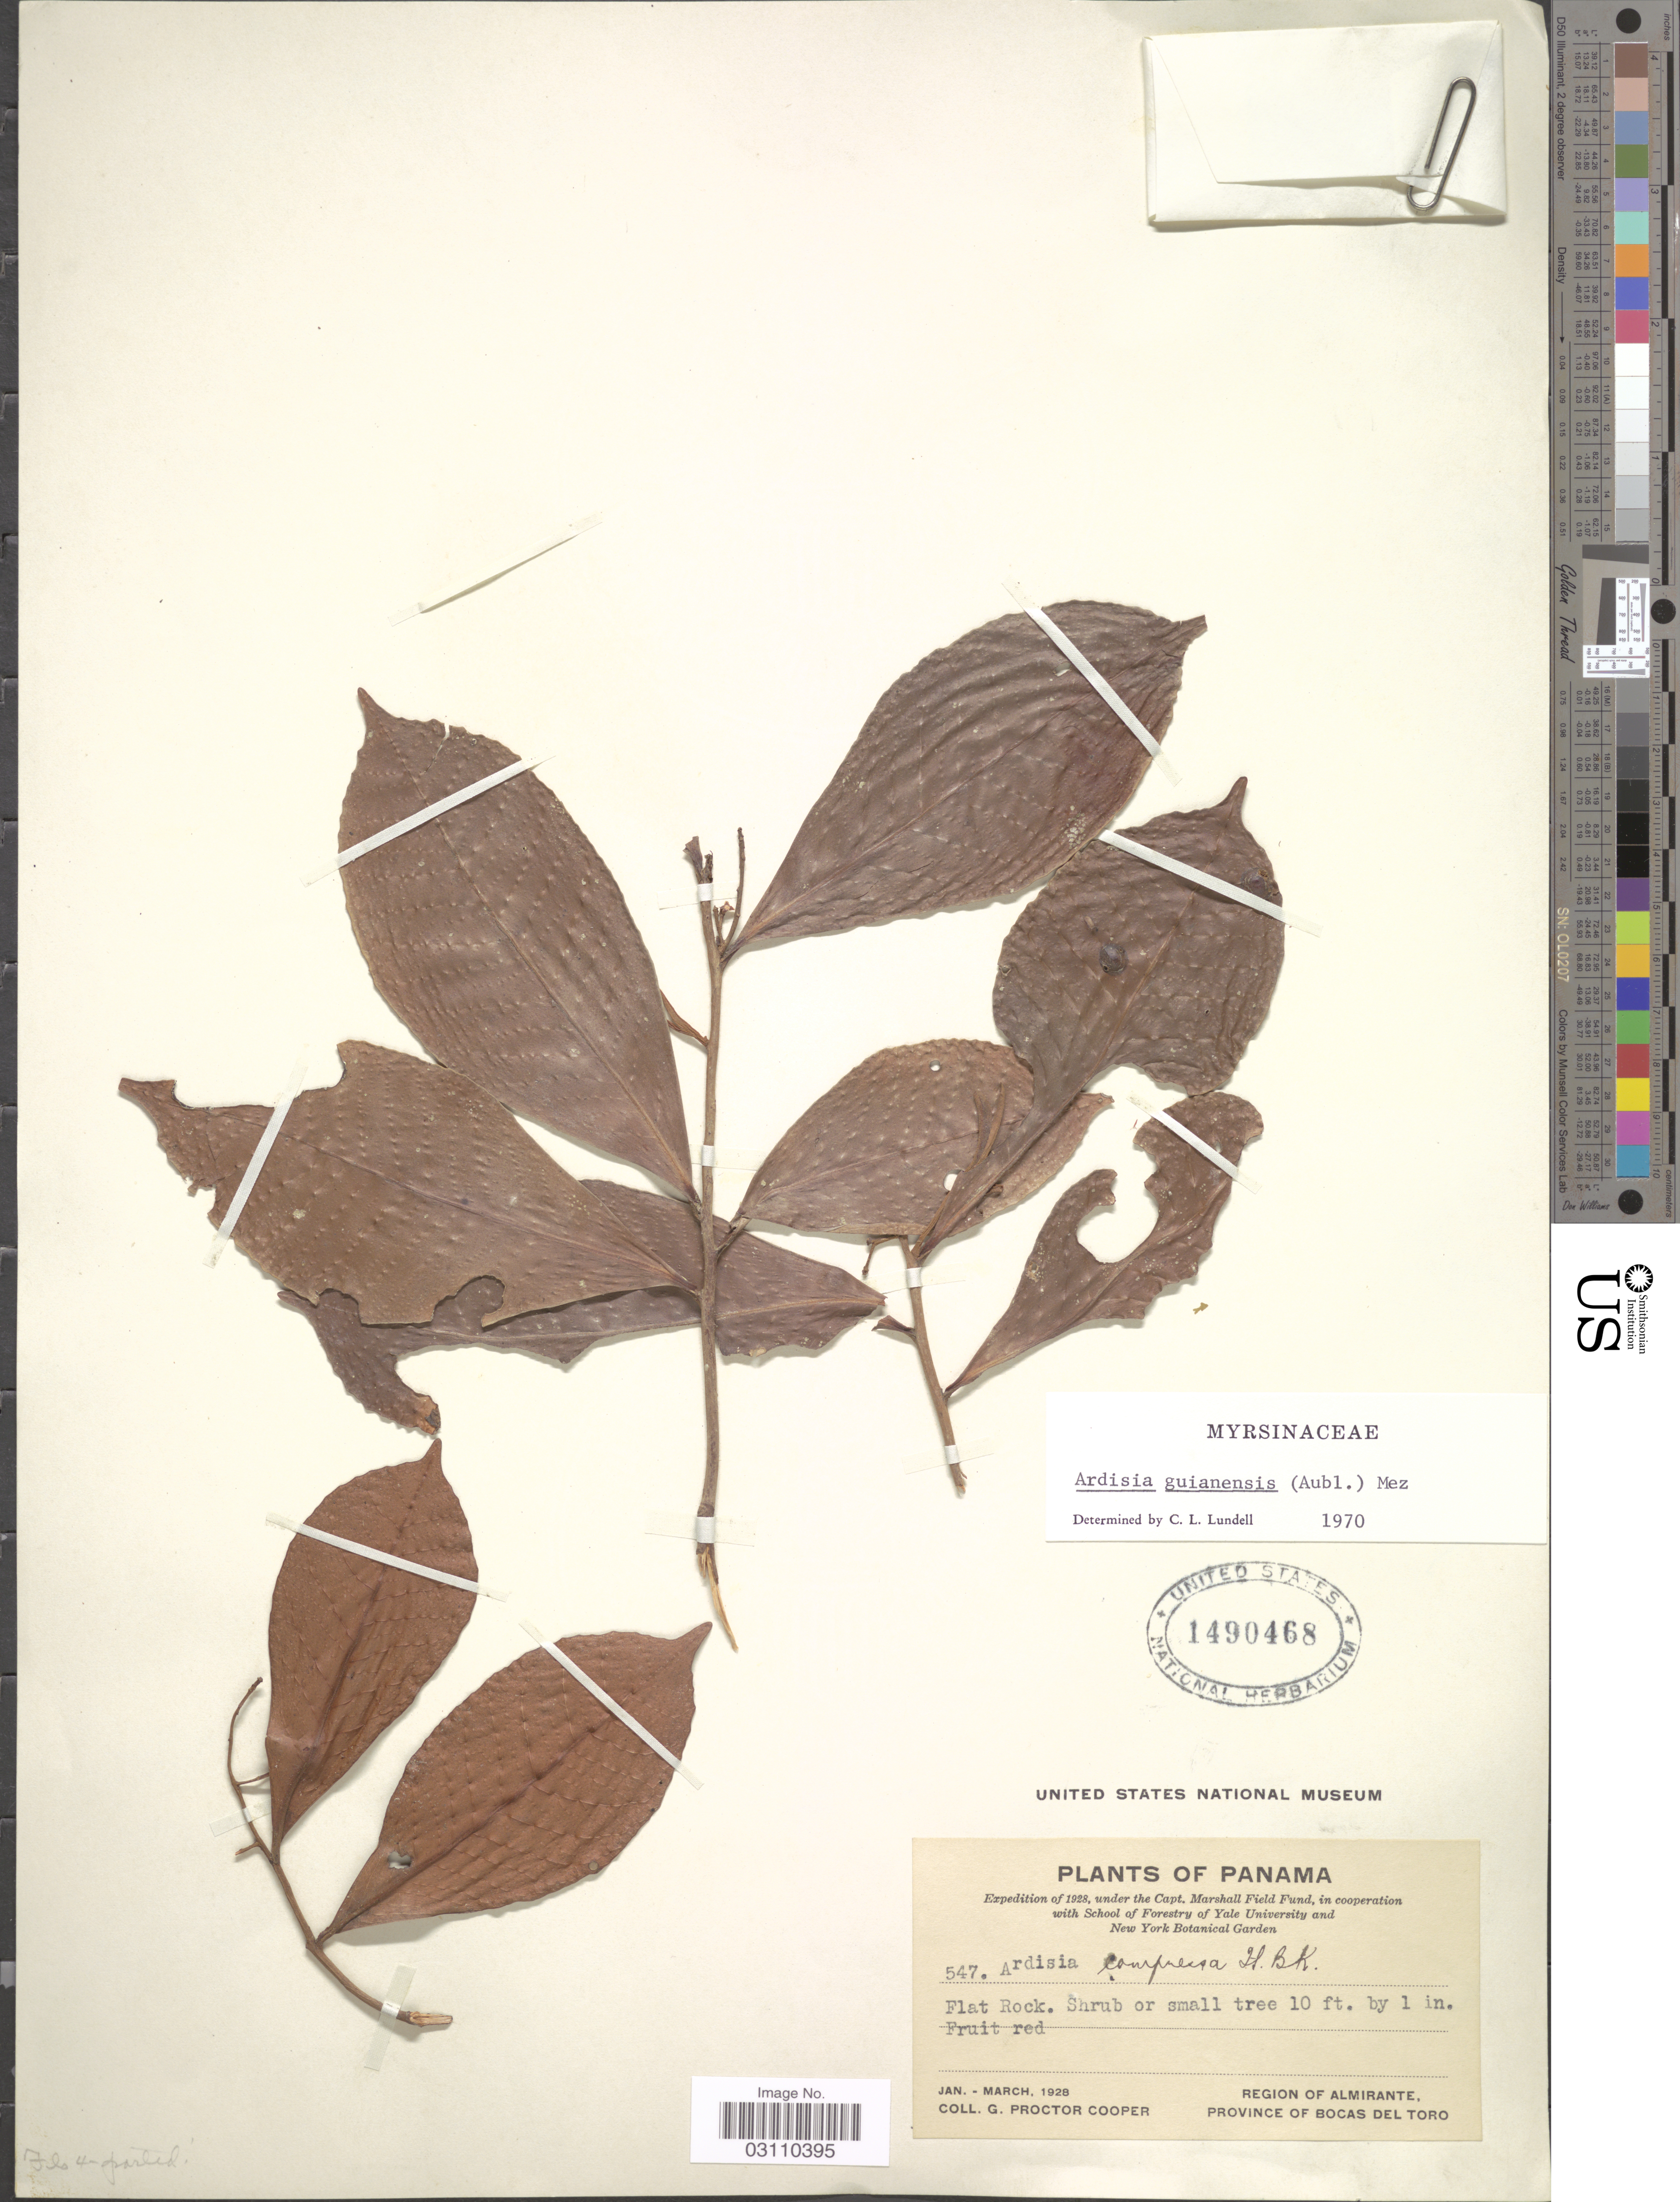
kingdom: Plantae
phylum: Tracheophyta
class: Magnoliopsida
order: Ericales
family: Primulaceae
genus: Ardisia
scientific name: Ardisia guianensis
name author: (Aubl.) Mez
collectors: G. Cooper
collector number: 547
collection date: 1928-01/1928-03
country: Panama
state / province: Bocas del Toro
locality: Region of Almirante.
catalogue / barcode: US 1490468